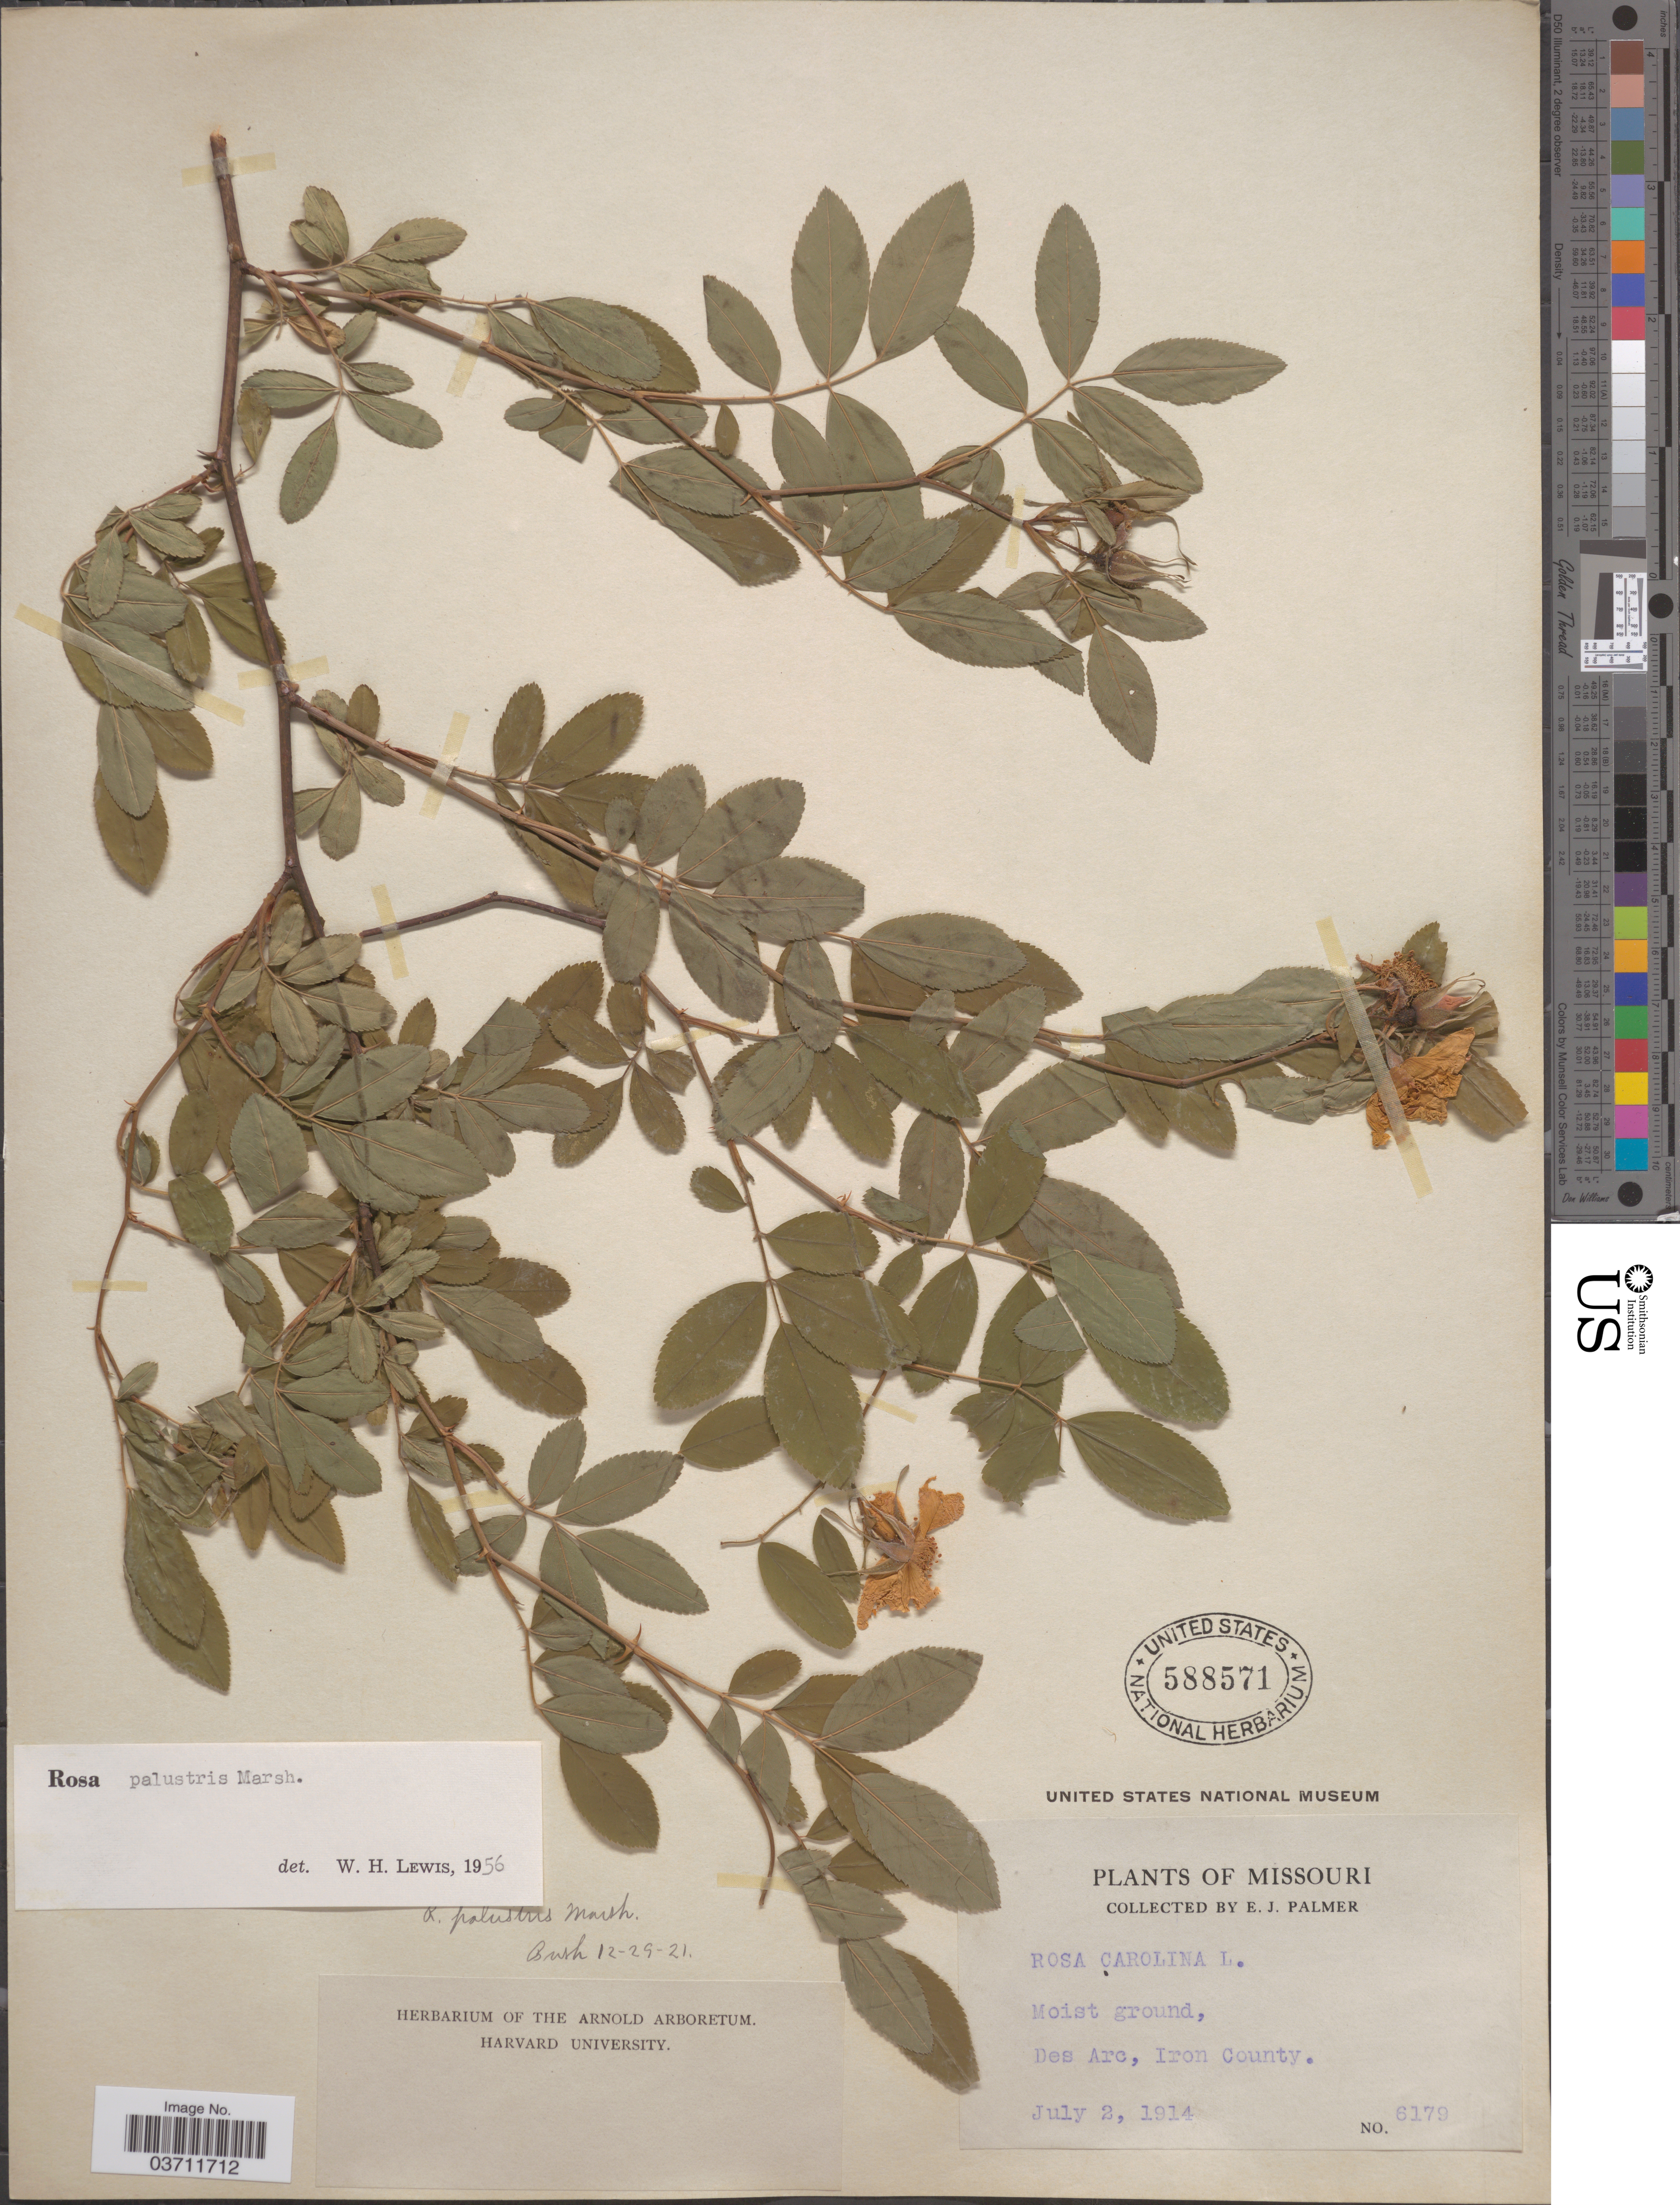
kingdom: Plantae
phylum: Tracheophyta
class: Magnoliopsida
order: Rosales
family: Rosaceae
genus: Rosa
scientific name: Rosa palustris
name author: Marshall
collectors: E. J. Palmer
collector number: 6179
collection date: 1914-07-02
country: United States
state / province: Missouri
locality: Des Arc, Iron County.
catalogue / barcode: US 588571